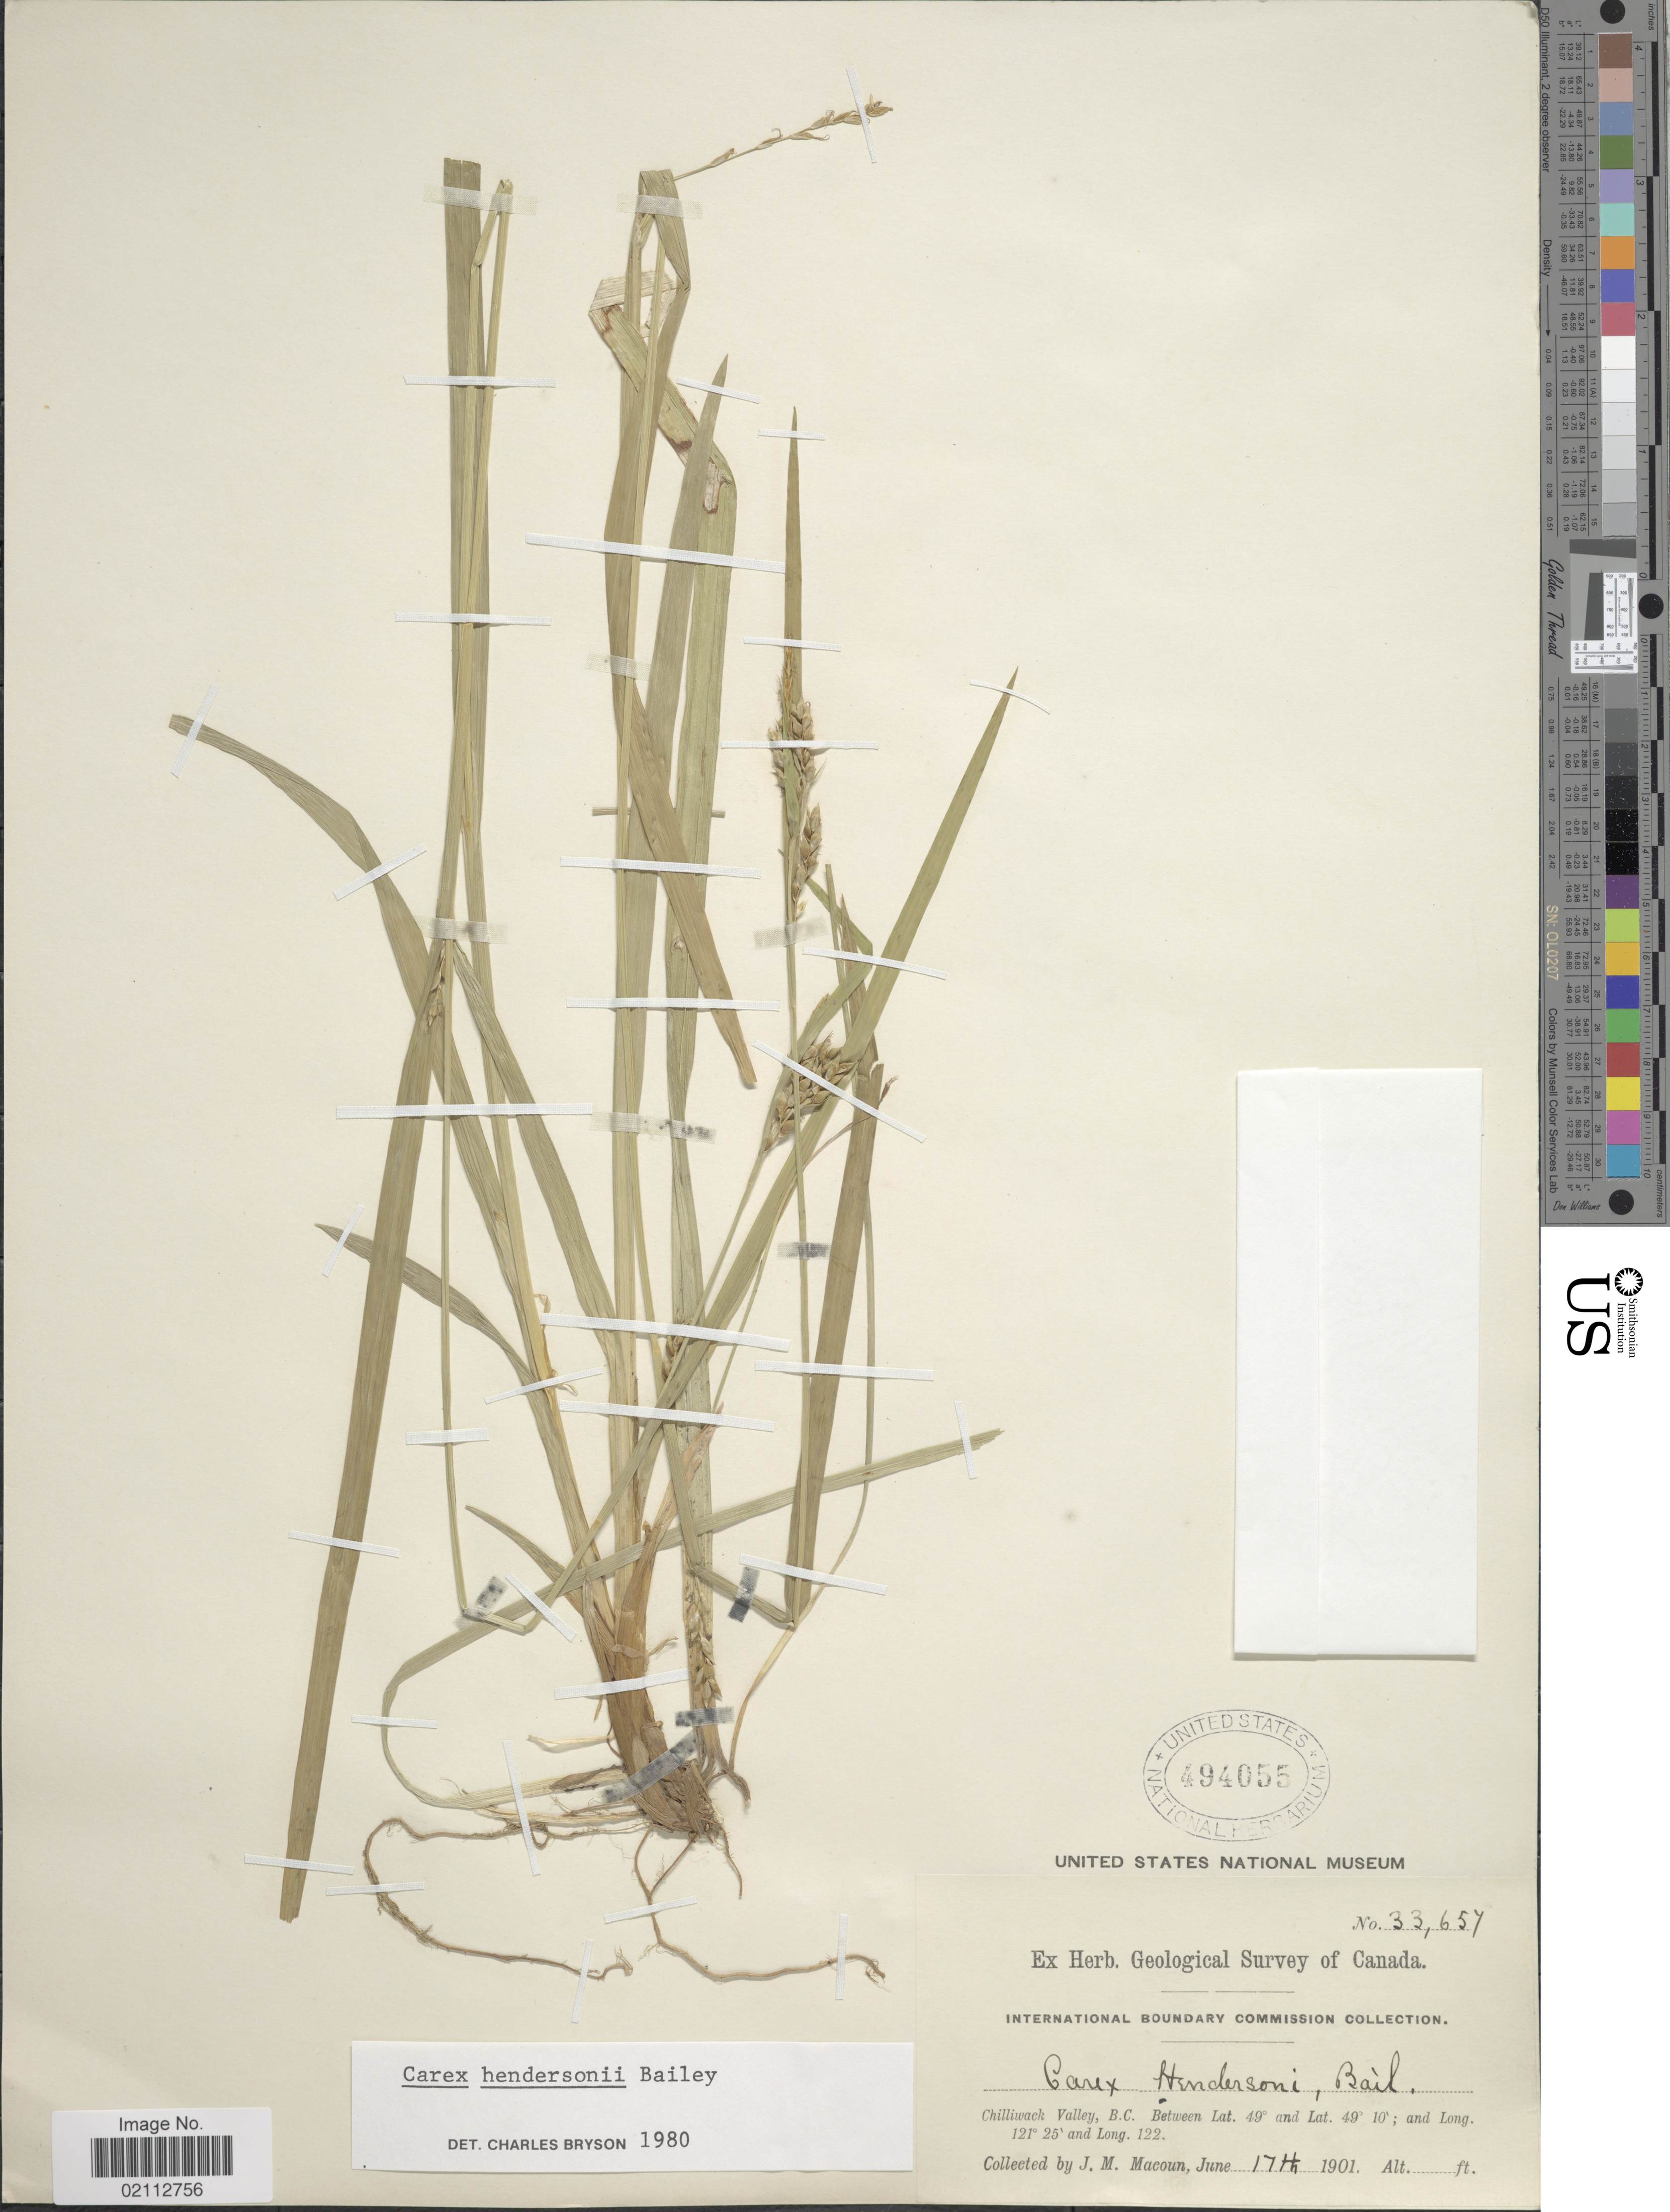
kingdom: Plantae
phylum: Tracheophyta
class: Liliopsida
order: Poales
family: Cyperaceae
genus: Carex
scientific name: Carex hendersonii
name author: L.H. Bailey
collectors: J. M. Macoun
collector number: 33657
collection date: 1901-06-17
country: Canada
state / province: British Columbia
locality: Chilliwack Valley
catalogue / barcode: US 494055